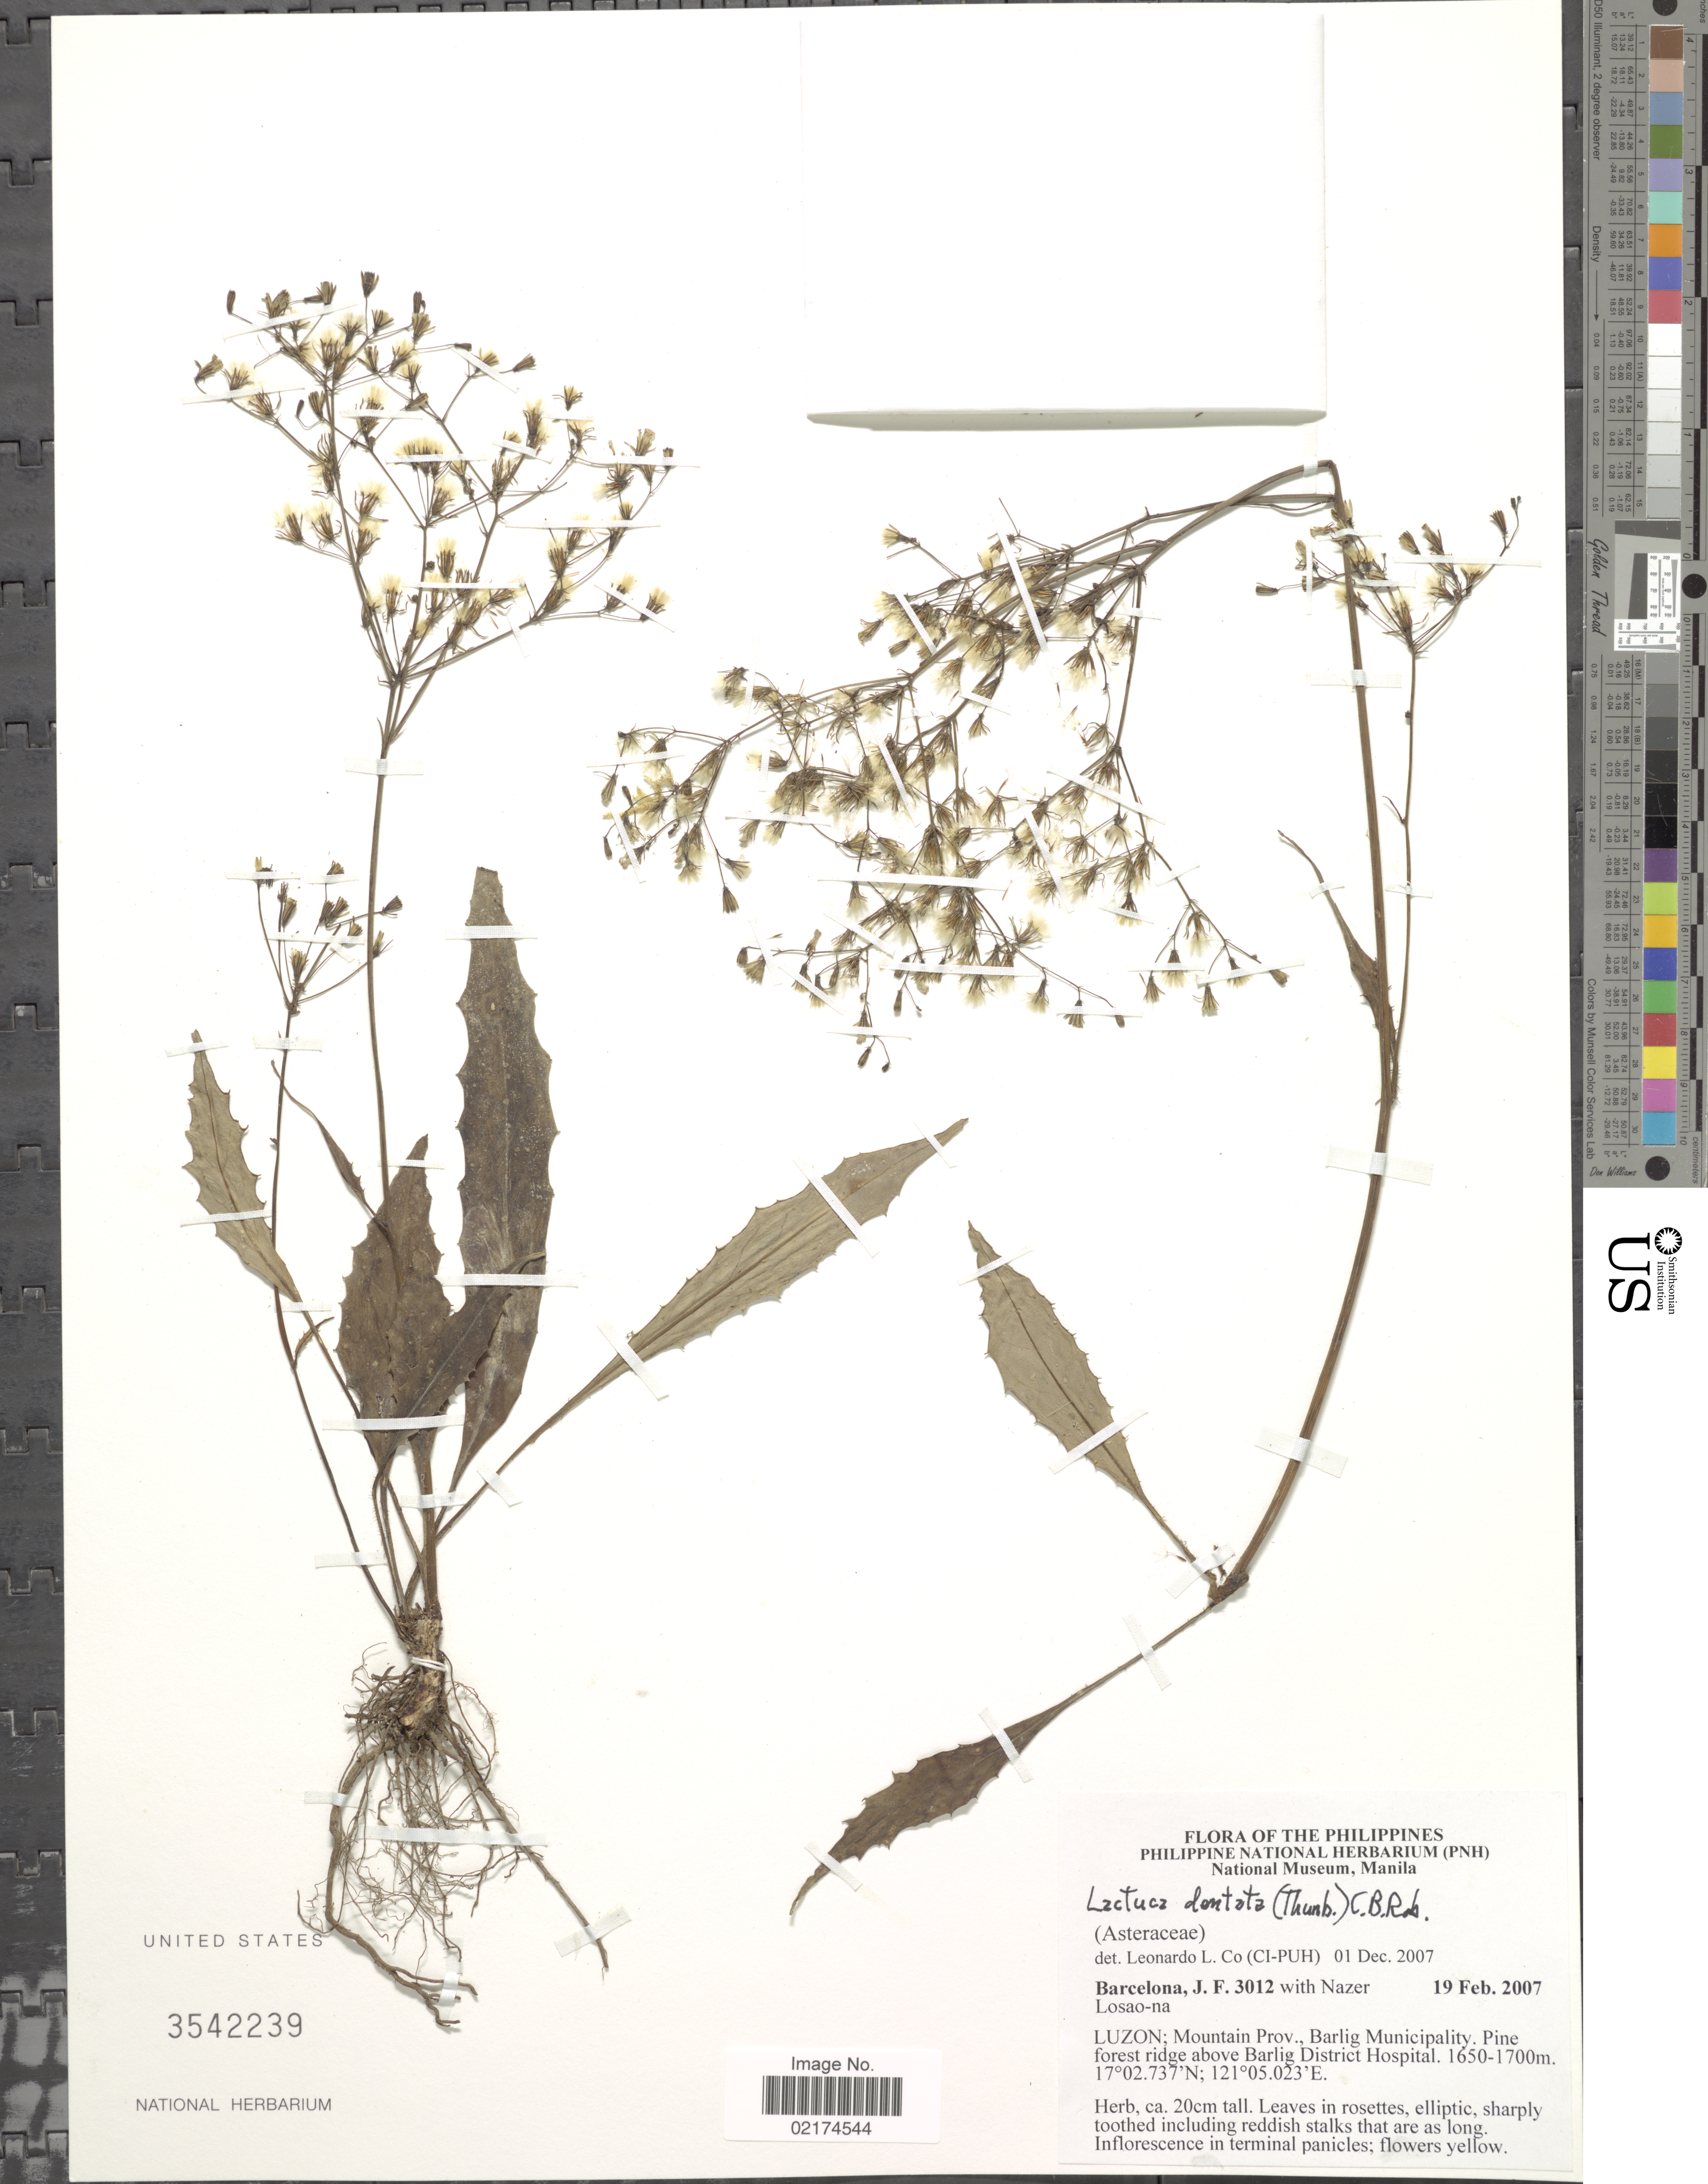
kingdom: Plantae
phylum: Tracheophyta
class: Magnoliopsida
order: Asterales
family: Asteraceae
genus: Ixeridium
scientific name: Ixeridium dentatum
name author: (Thunb.) Tzvelev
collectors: J. F. Barcelona & N. Losao-na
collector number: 3012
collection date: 2007-02-19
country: Philippines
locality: Mountain Prov., Barlig Municipality. Pine forest ridge above Barlig District Hospital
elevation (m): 1650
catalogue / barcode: US 3542239